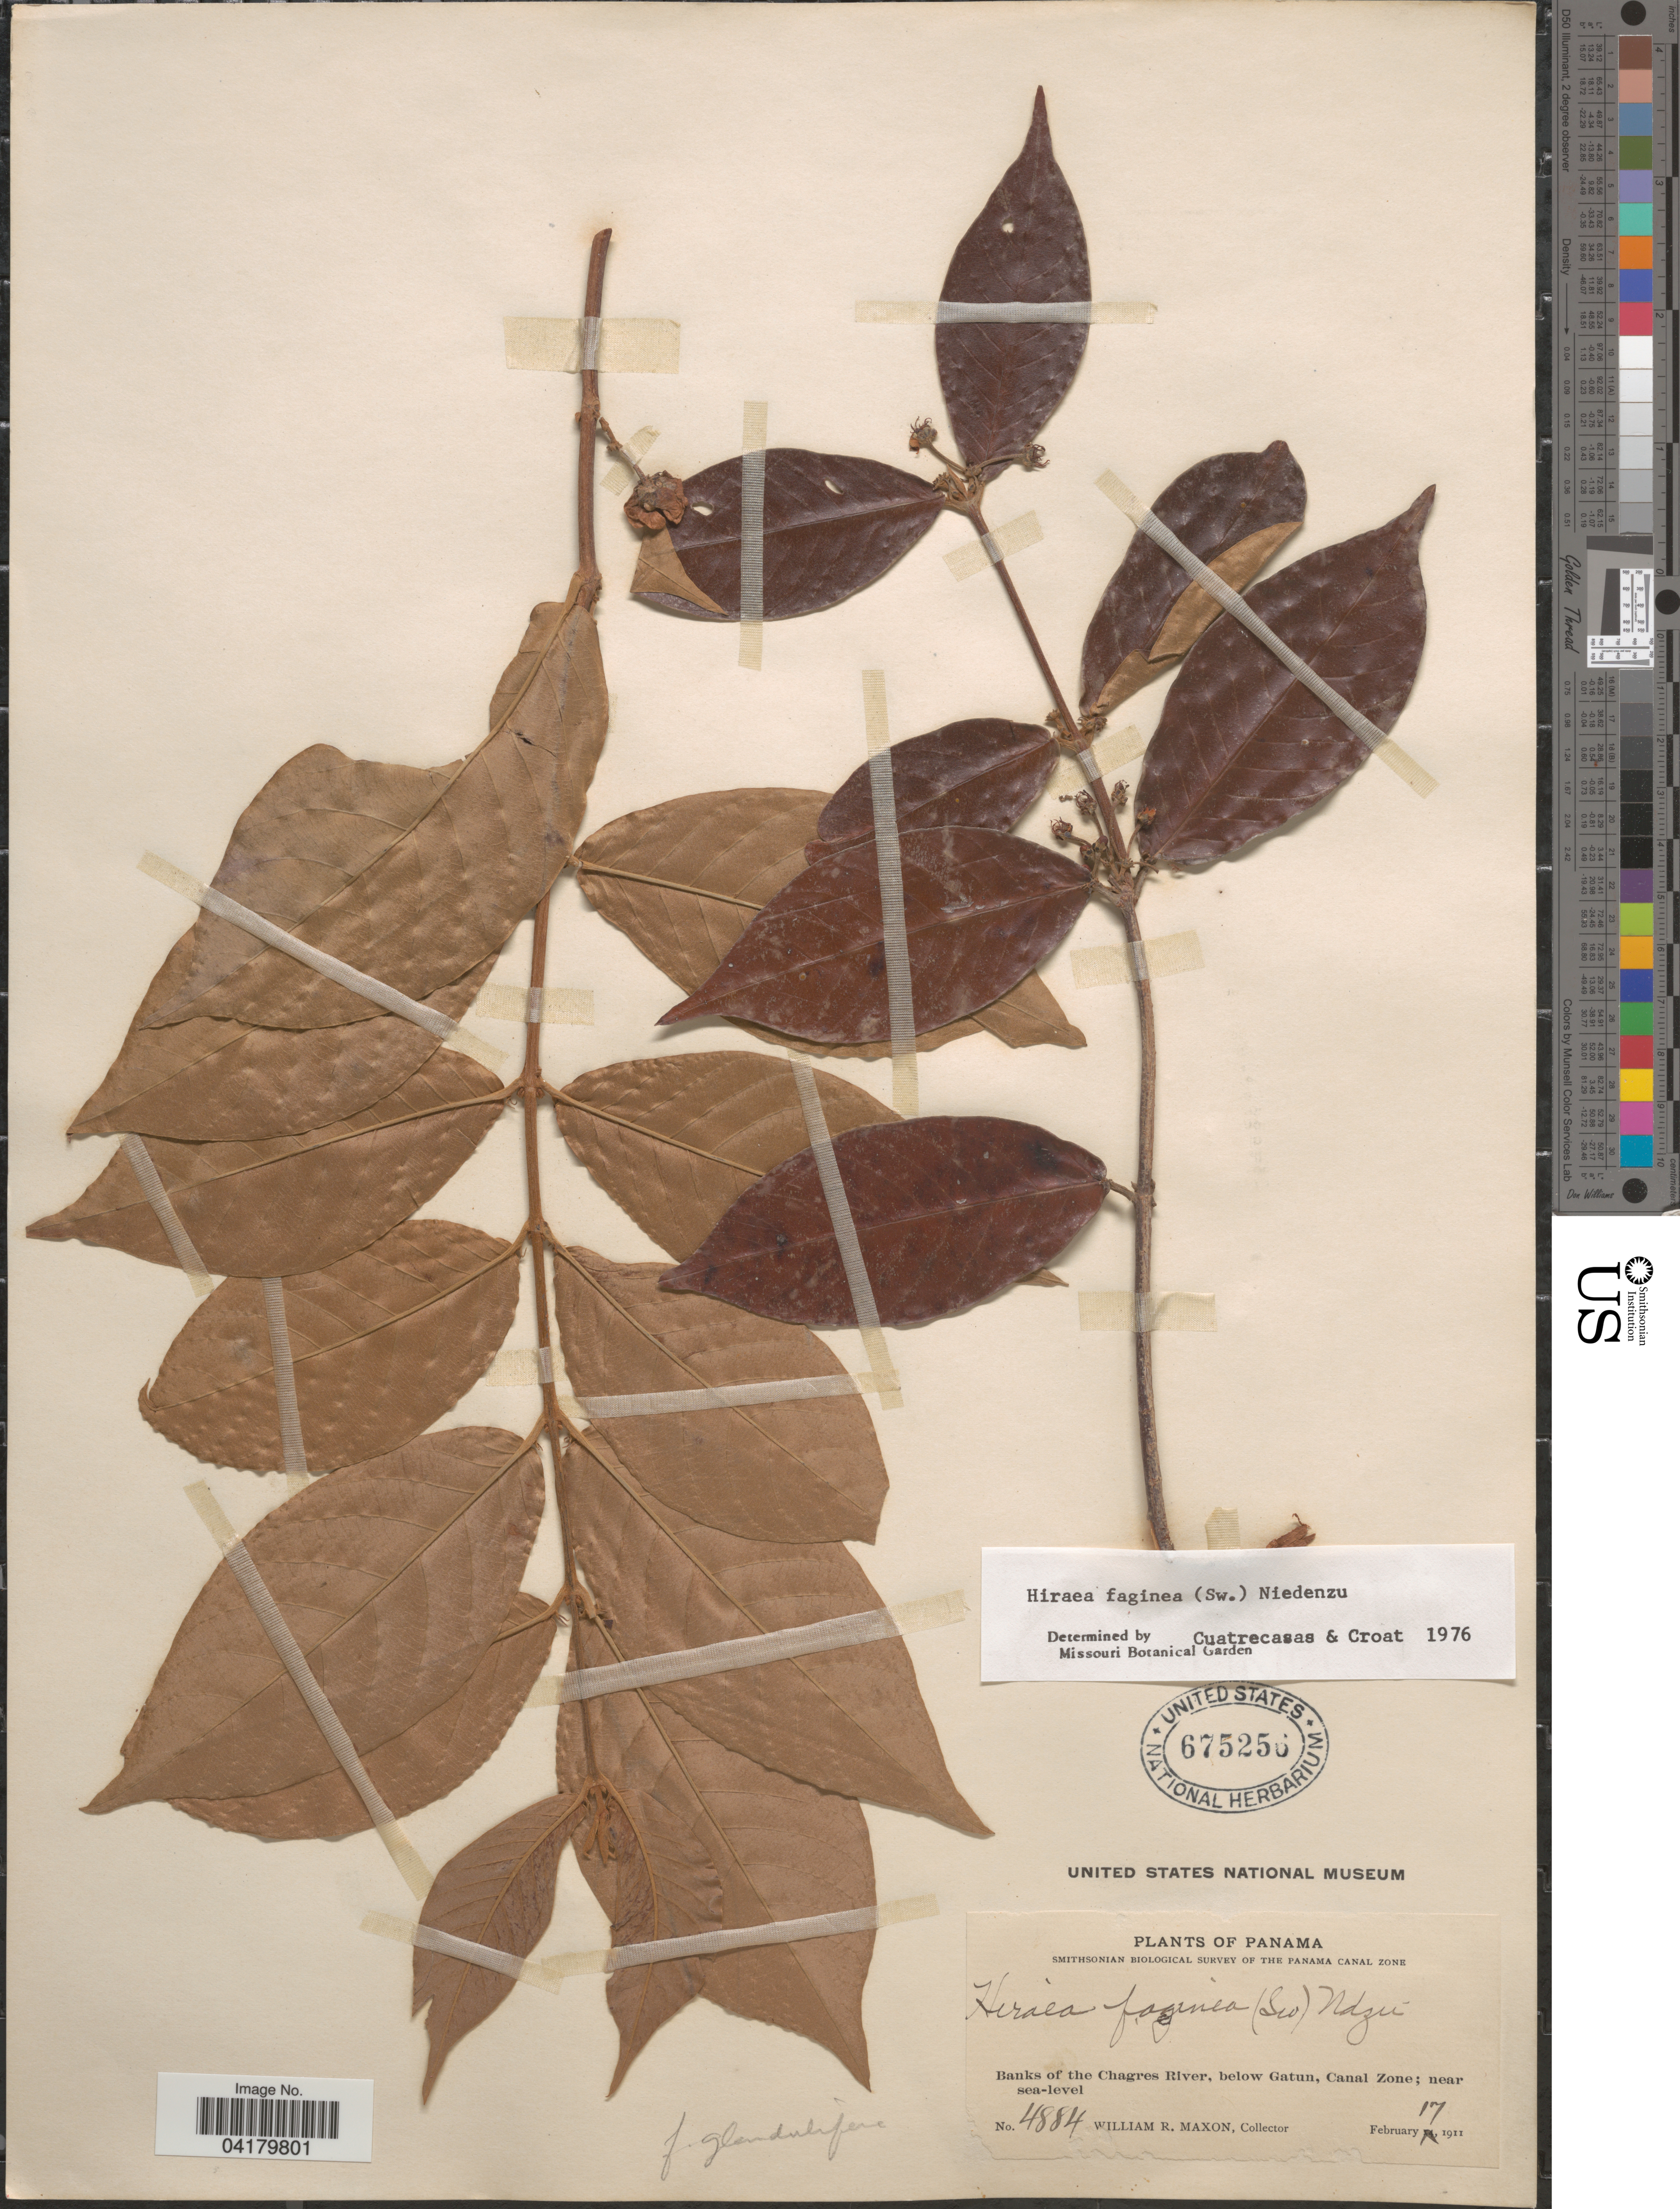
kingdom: Plantae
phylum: Tracheophyta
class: Magnoliopsida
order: Malpighiales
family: Malpighiaceae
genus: Hiraea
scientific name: Hiraea faginea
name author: (Sw.) Nied.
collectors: W. R. Maxon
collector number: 4884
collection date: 1911-02-17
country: Panama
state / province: Colón / Panamá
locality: Smithsonian Biological Survey of The Panama Canal Zone. Banks of the Chagres River, below Gatun, Canal Zone.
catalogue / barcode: US 675256